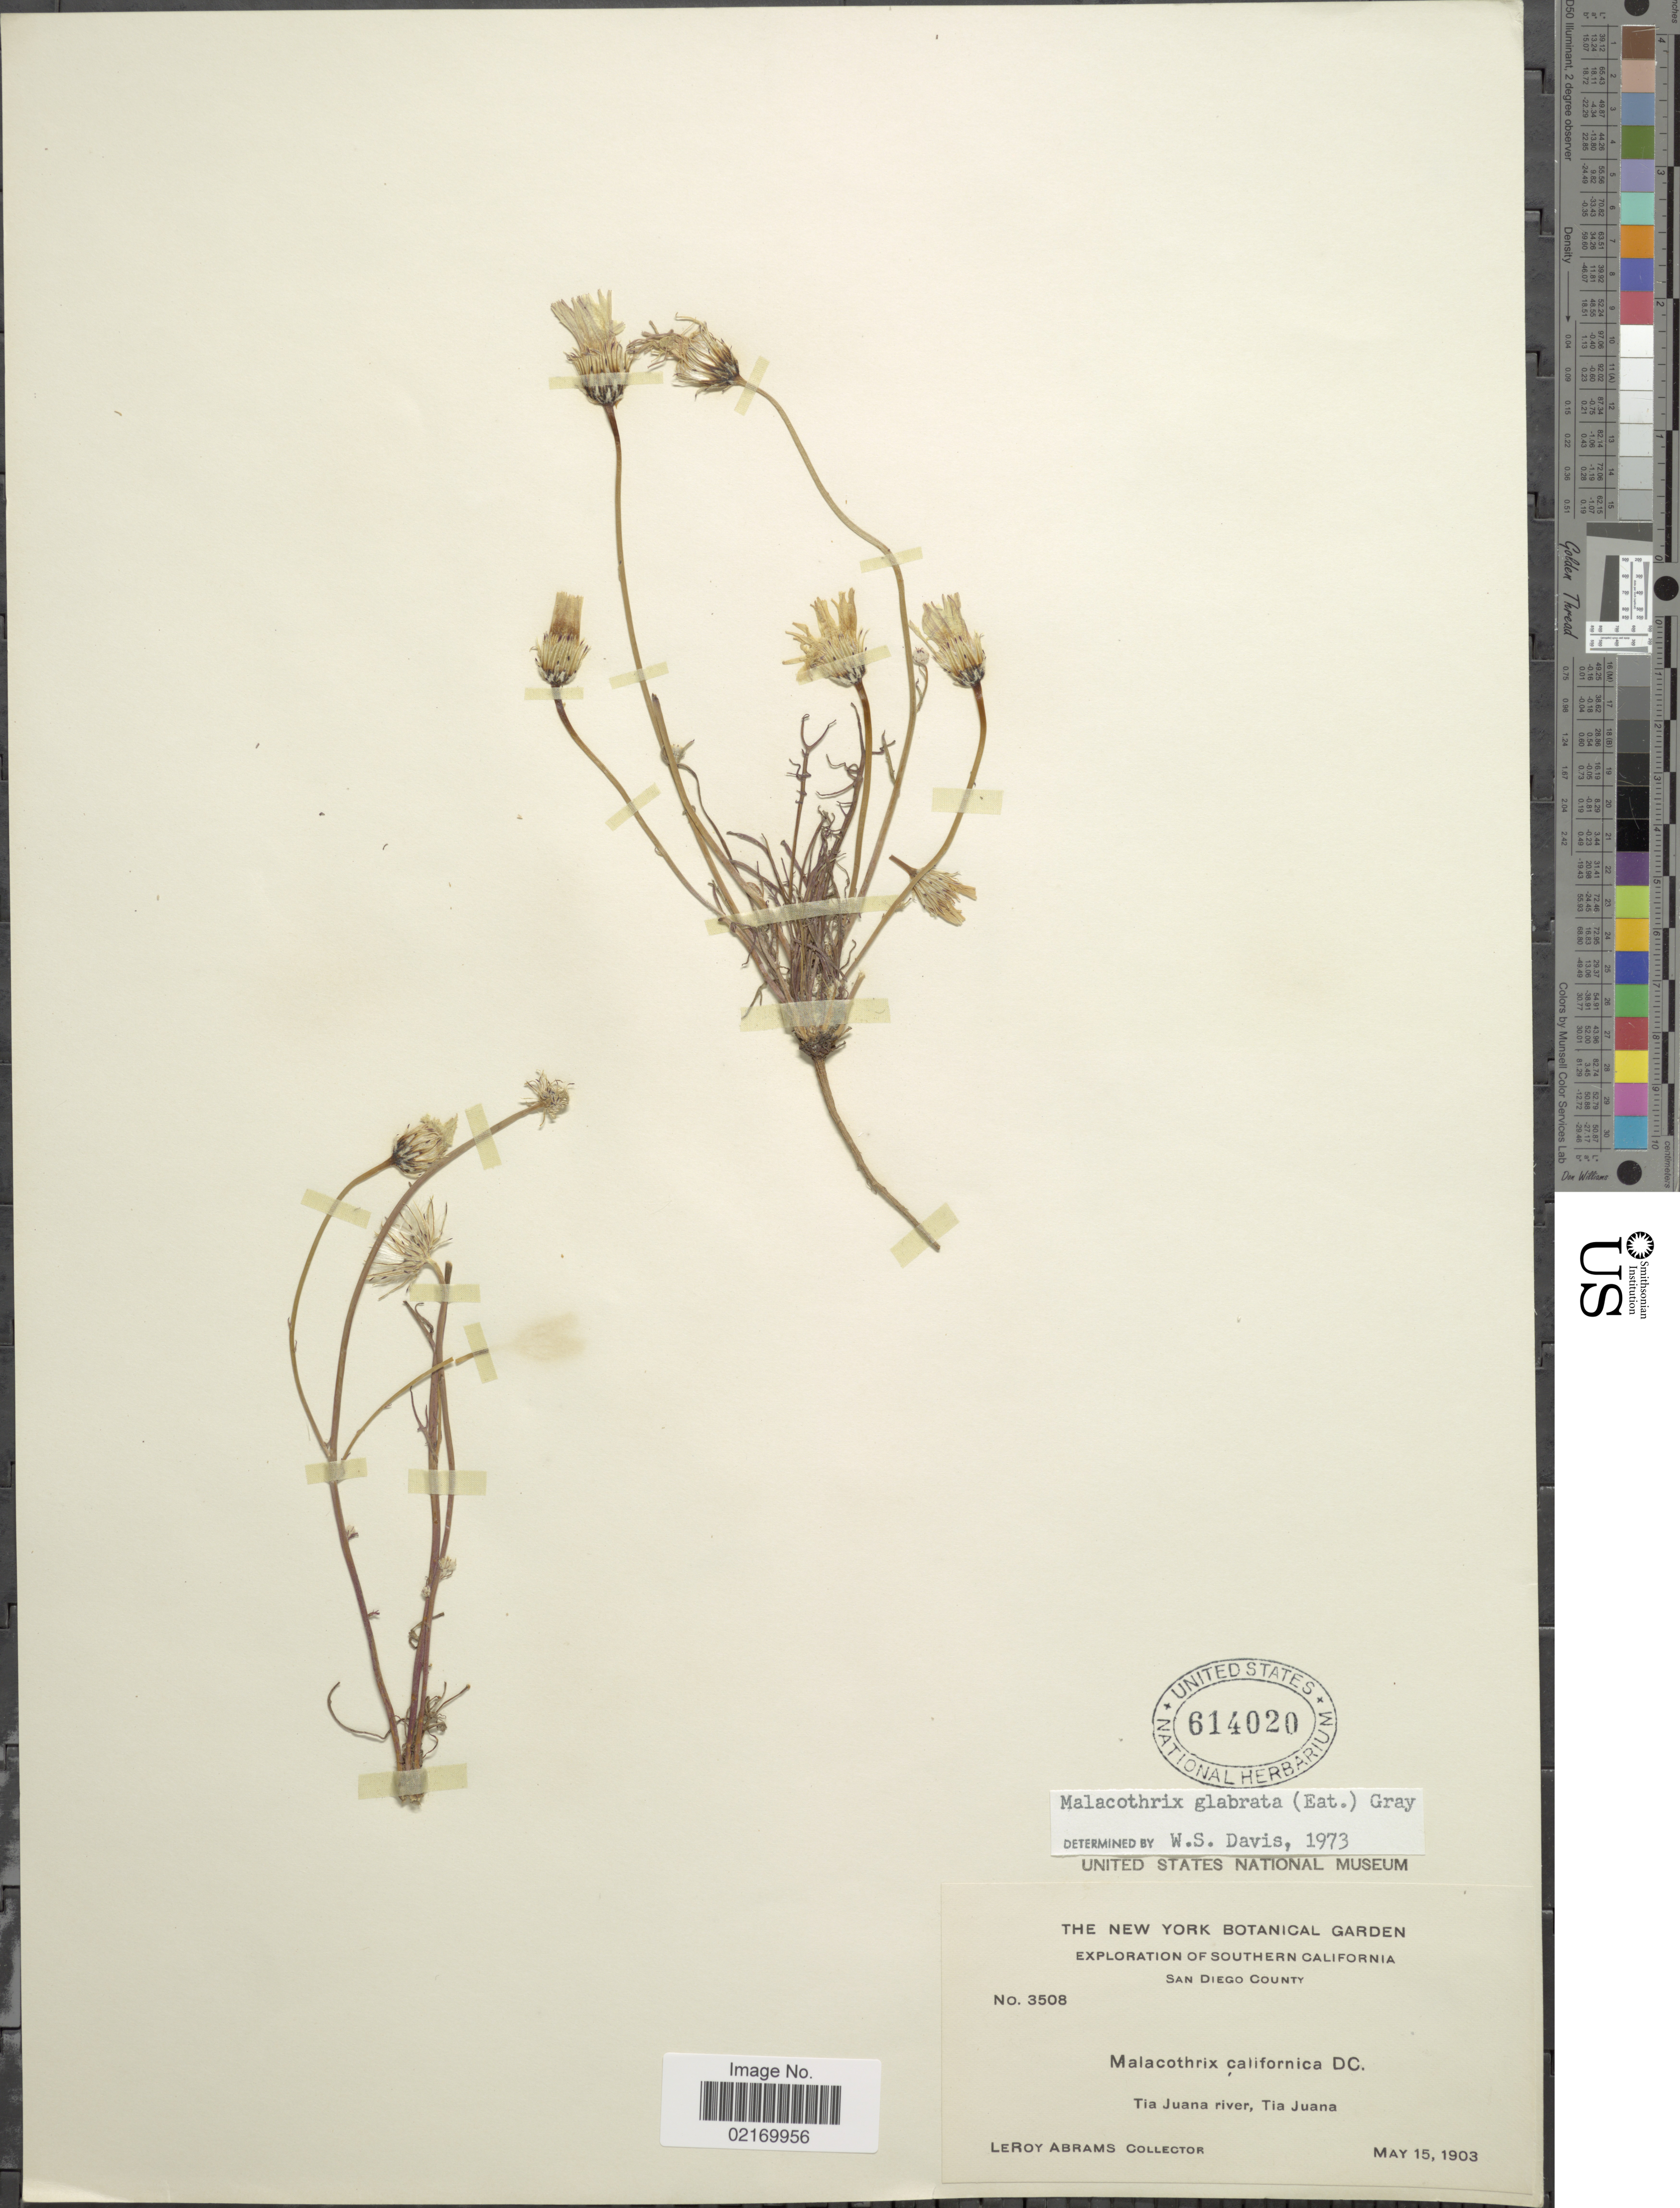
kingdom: Plantae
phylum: Tracheophyta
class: Magnoliopsida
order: Asterales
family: Asteraceae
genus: Malacothrix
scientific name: Malacothrix glabrata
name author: (A. Gray ex D.C. Eaton) A. Gray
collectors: L. Abrams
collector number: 3508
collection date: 1903-05-15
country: United States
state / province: California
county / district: San Diego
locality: San Diego County, Tia Juana River, Tia Juana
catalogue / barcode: US 614020